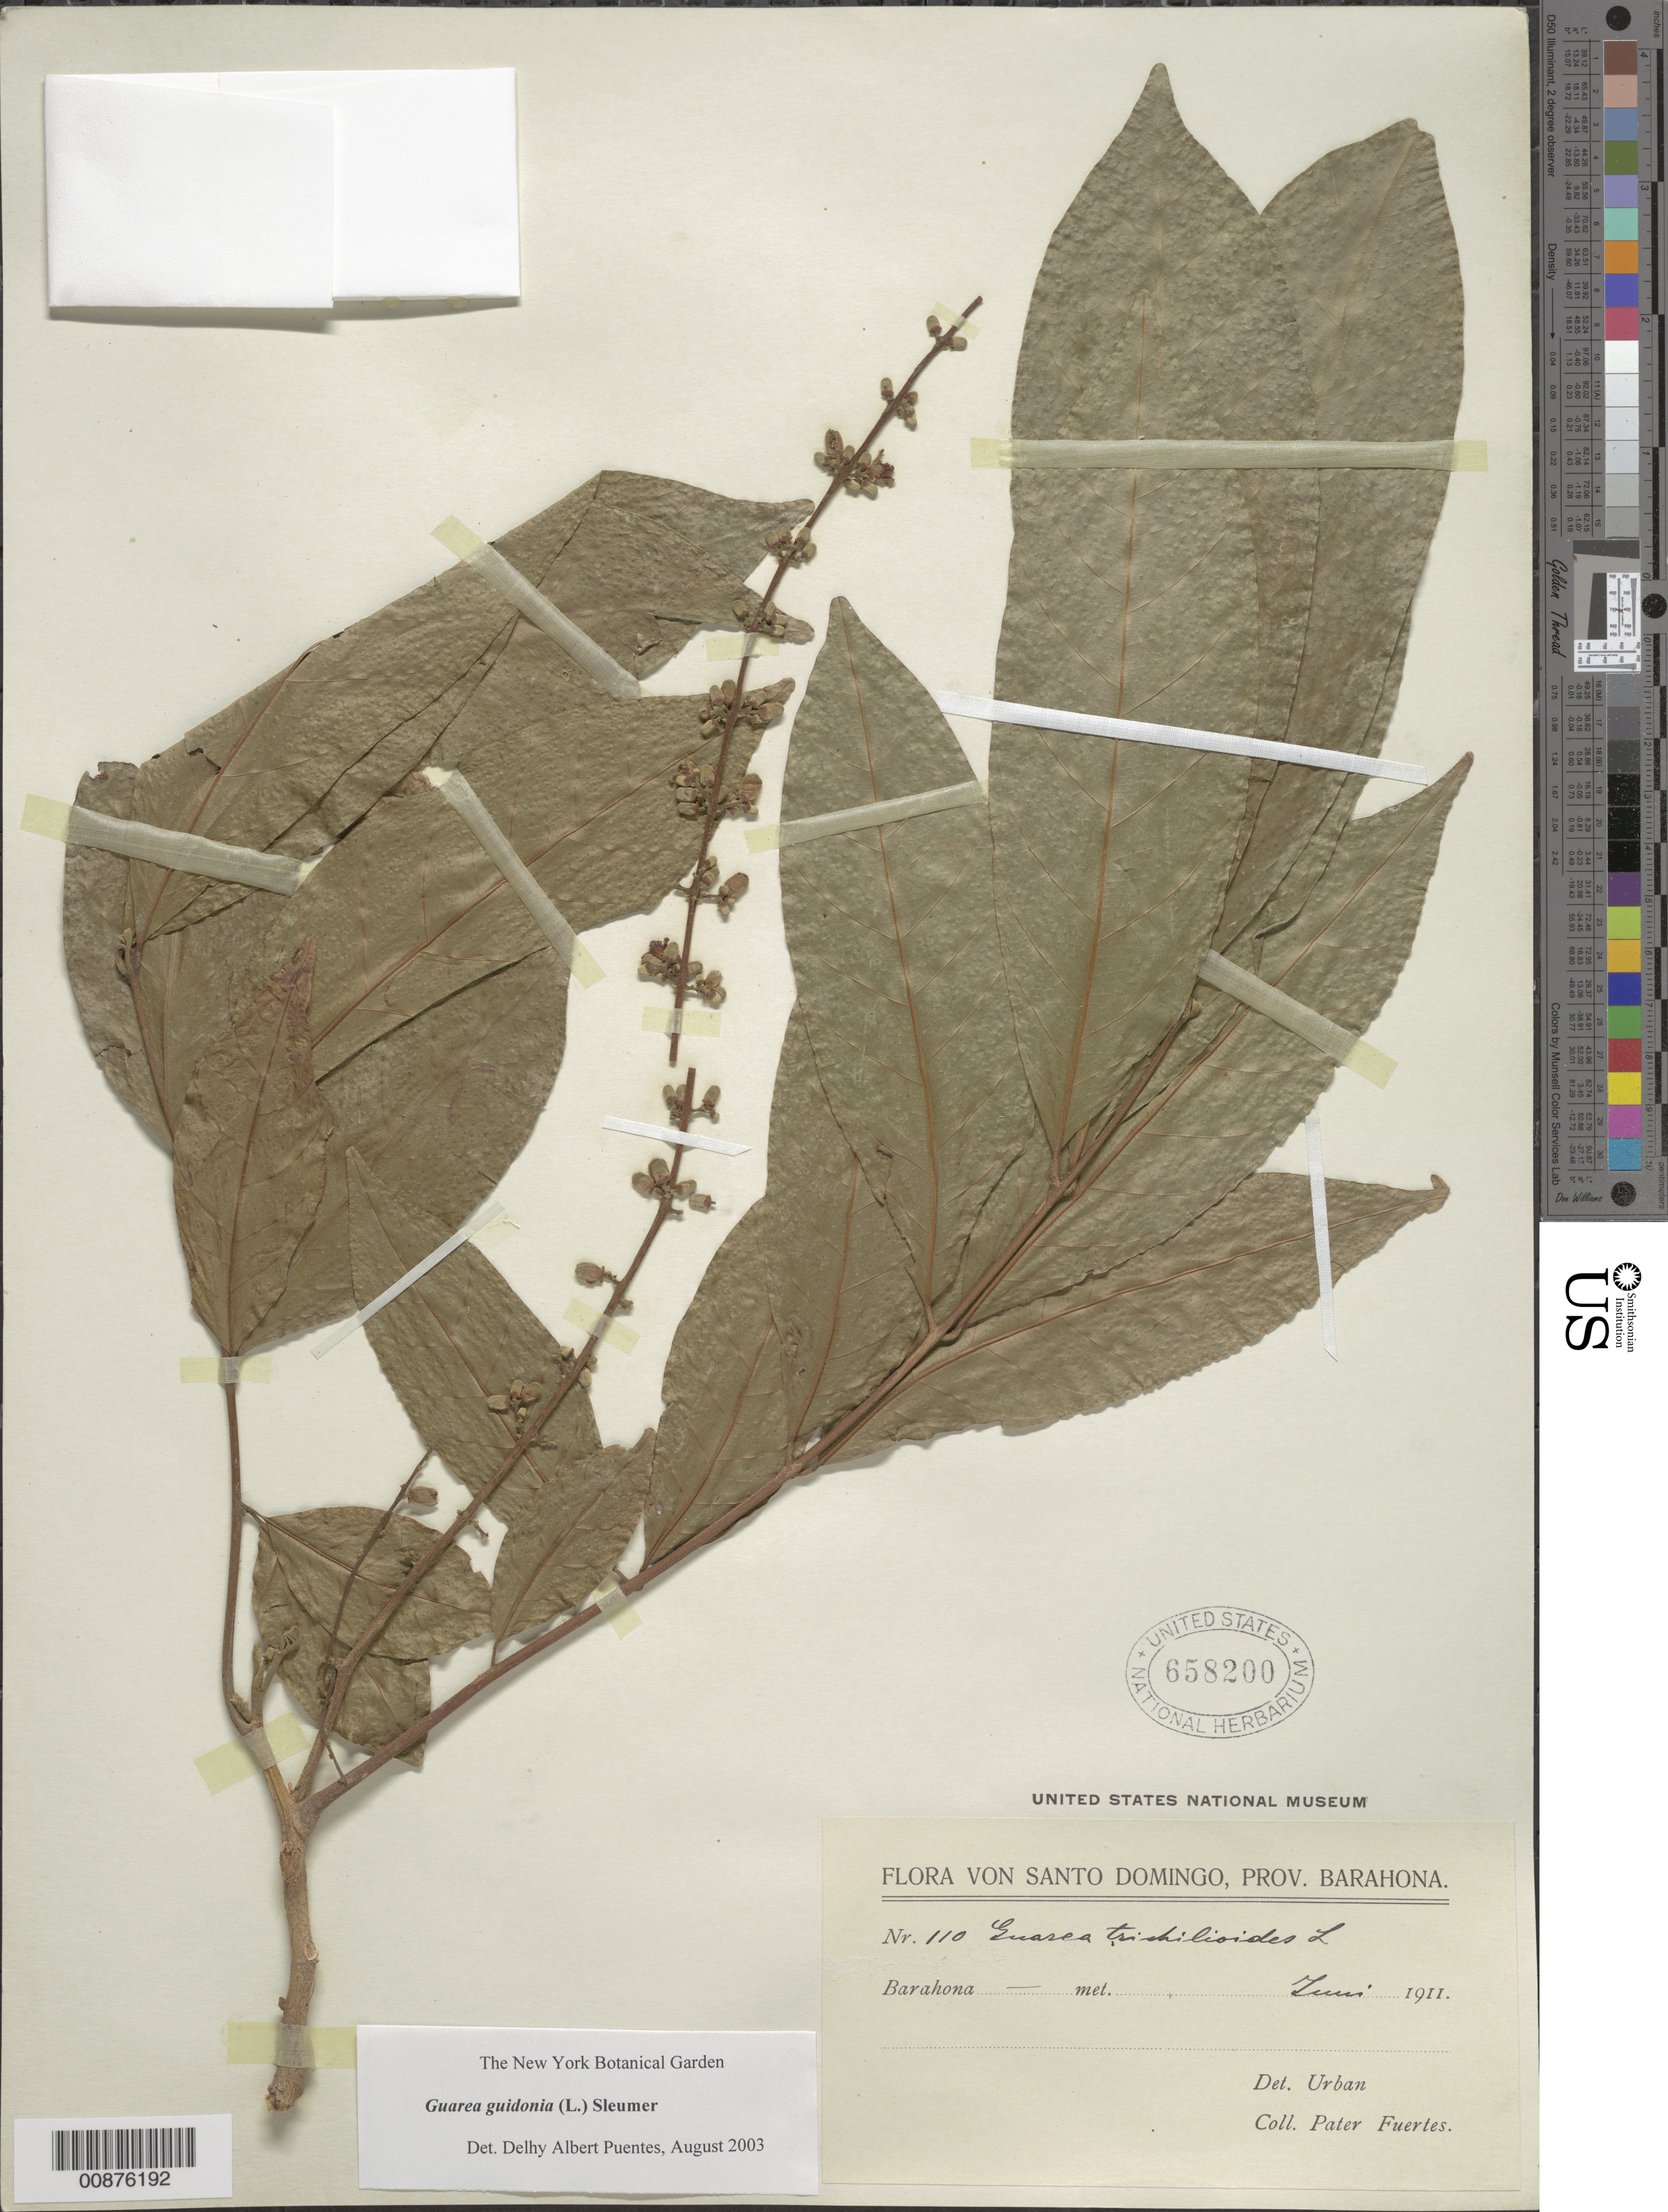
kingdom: Plantae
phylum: Tracheophyta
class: Magnoliopsida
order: Sapindales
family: Meliaceae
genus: Guarea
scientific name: Guarea guidonia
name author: (L.) Sleumer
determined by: Puentes, D. A.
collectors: M. D. Fuertes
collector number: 110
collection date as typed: Jun 1911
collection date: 1911-06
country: Dominican Republic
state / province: Barahona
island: Hispaniola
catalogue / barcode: US 658200